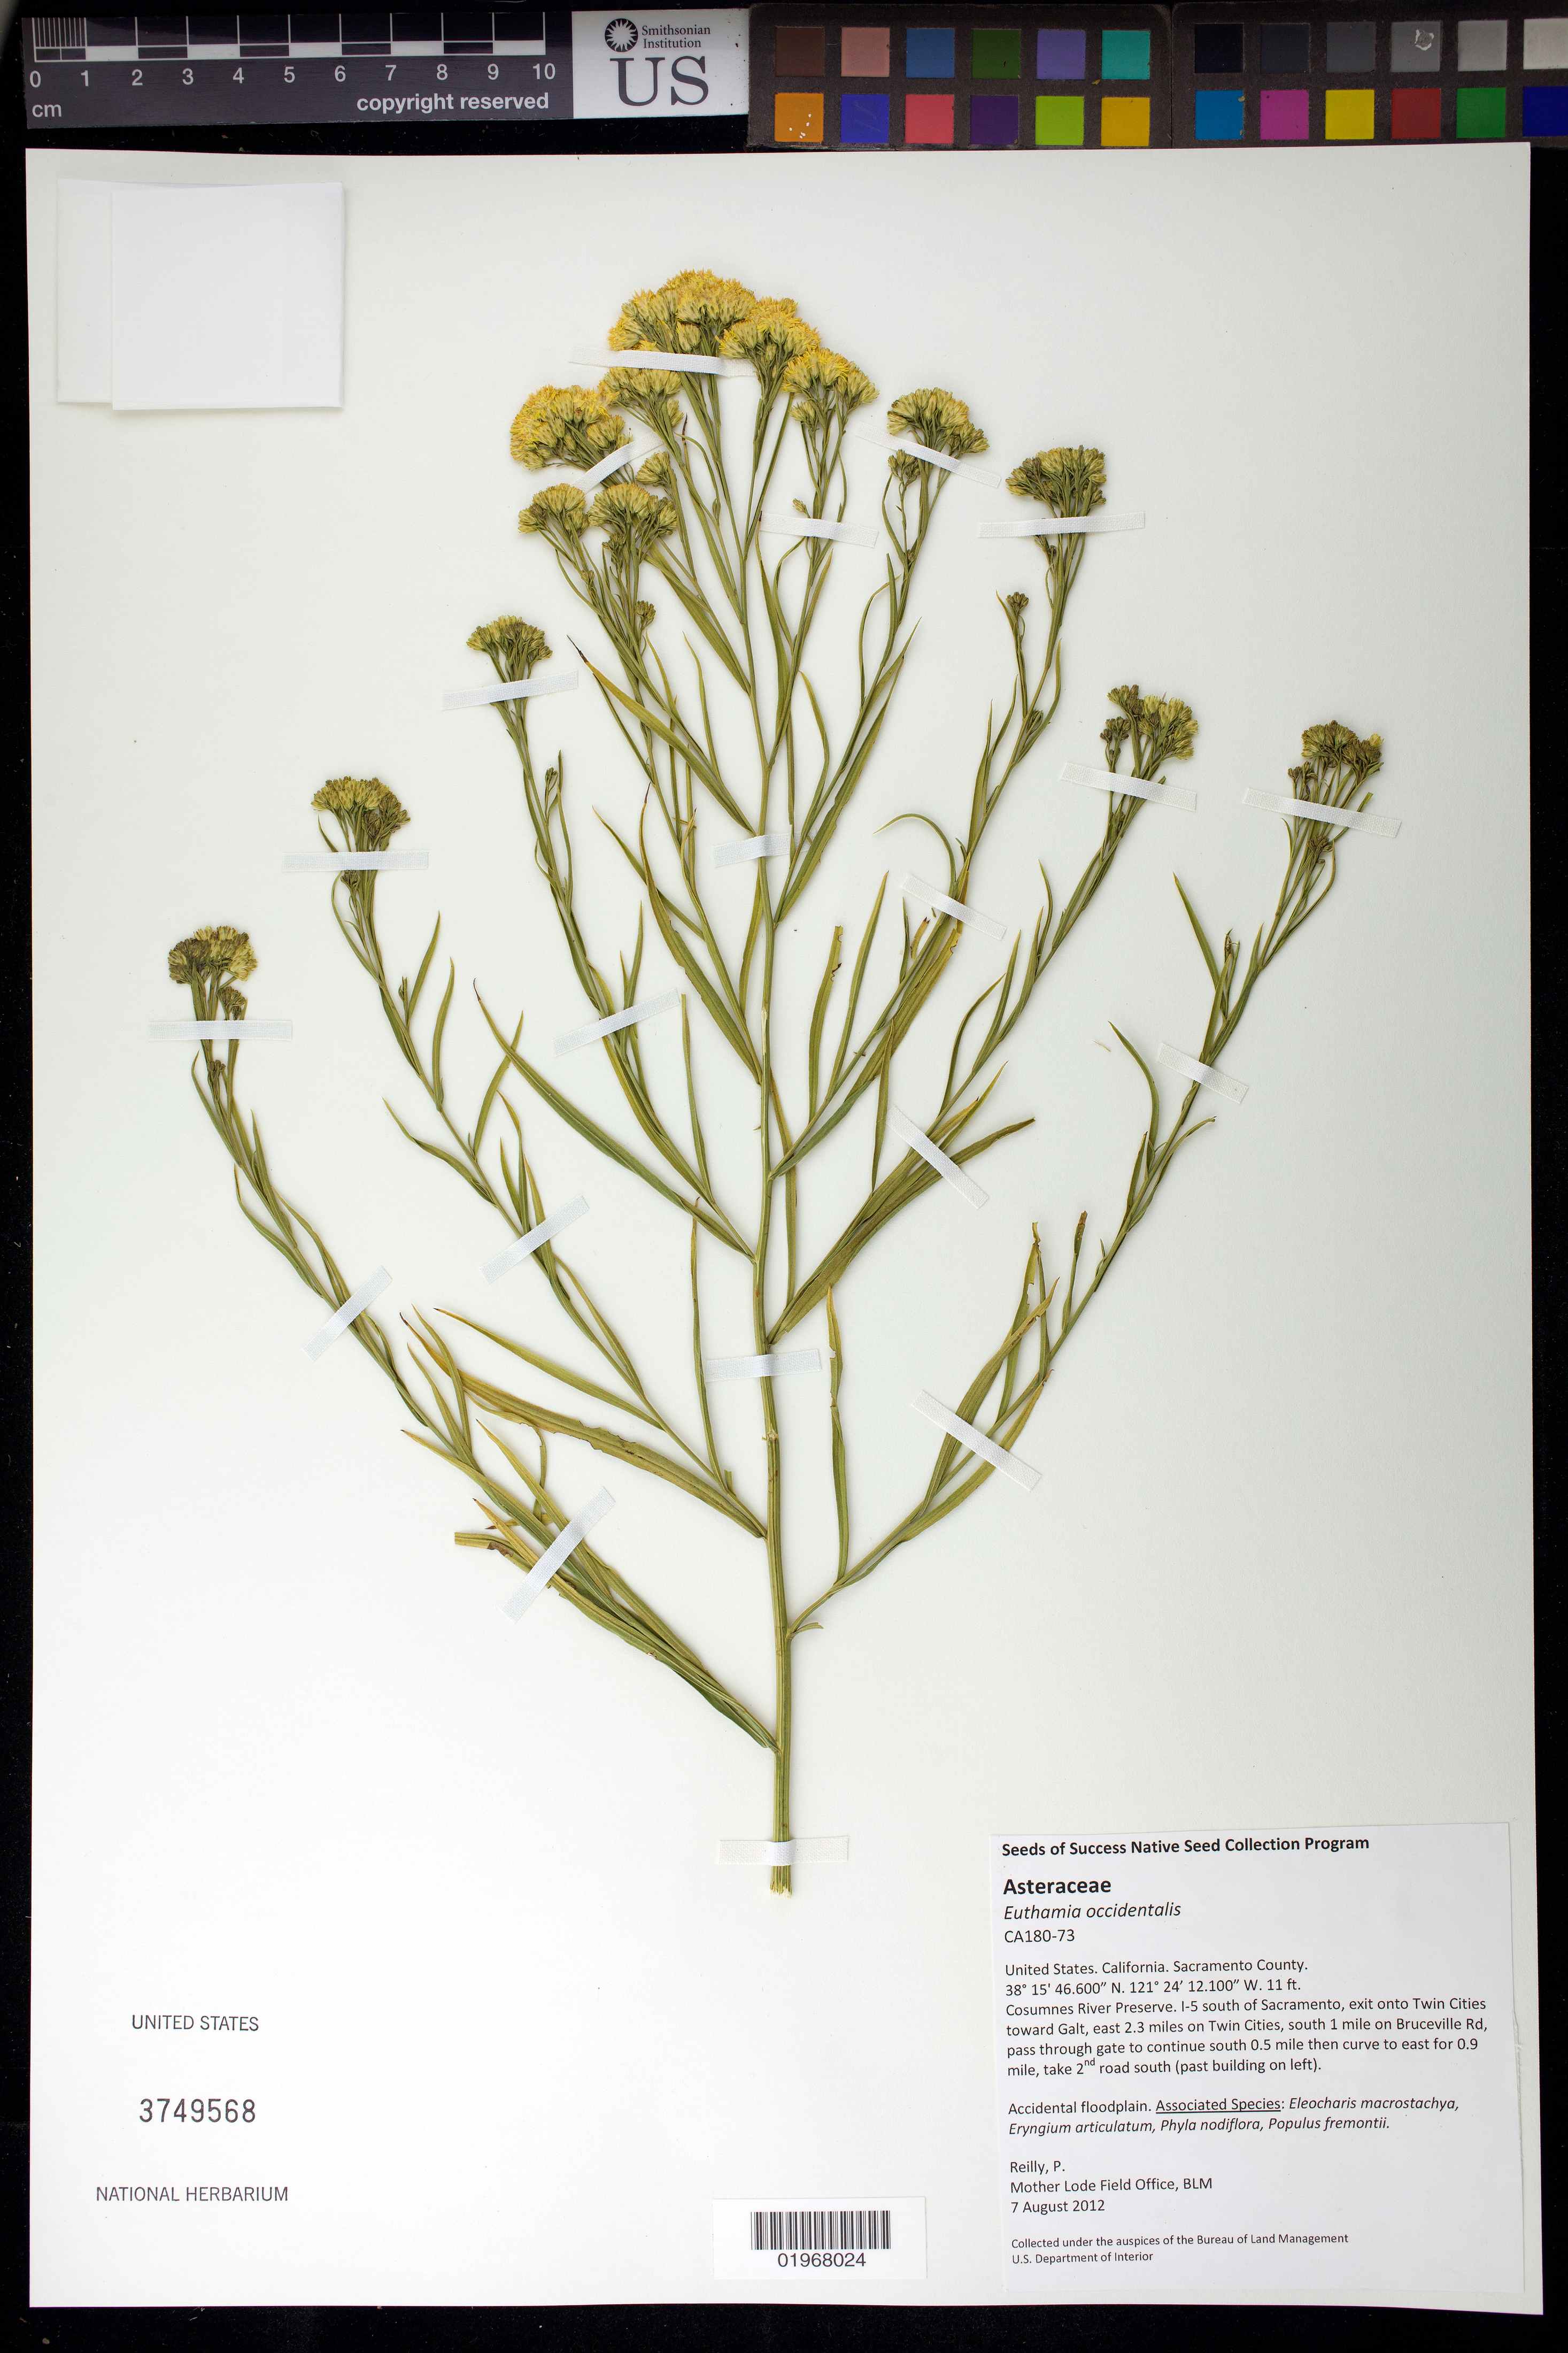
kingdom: Plantae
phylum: Tracheophyta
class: Magnoliopsida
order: Asterales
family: Asteraceae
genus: Euthamia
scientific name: Euthamia occidentalis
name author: Nutt.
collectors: P. Reilly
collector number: CA180-73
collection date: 2012-08-07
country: United States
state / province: California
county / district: Sacramento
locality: Cosumnes River Preserve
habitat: Accidental floodplain. With Phyla nodiflora, Populus fremontii.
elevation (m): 3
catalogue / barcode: US 3749568